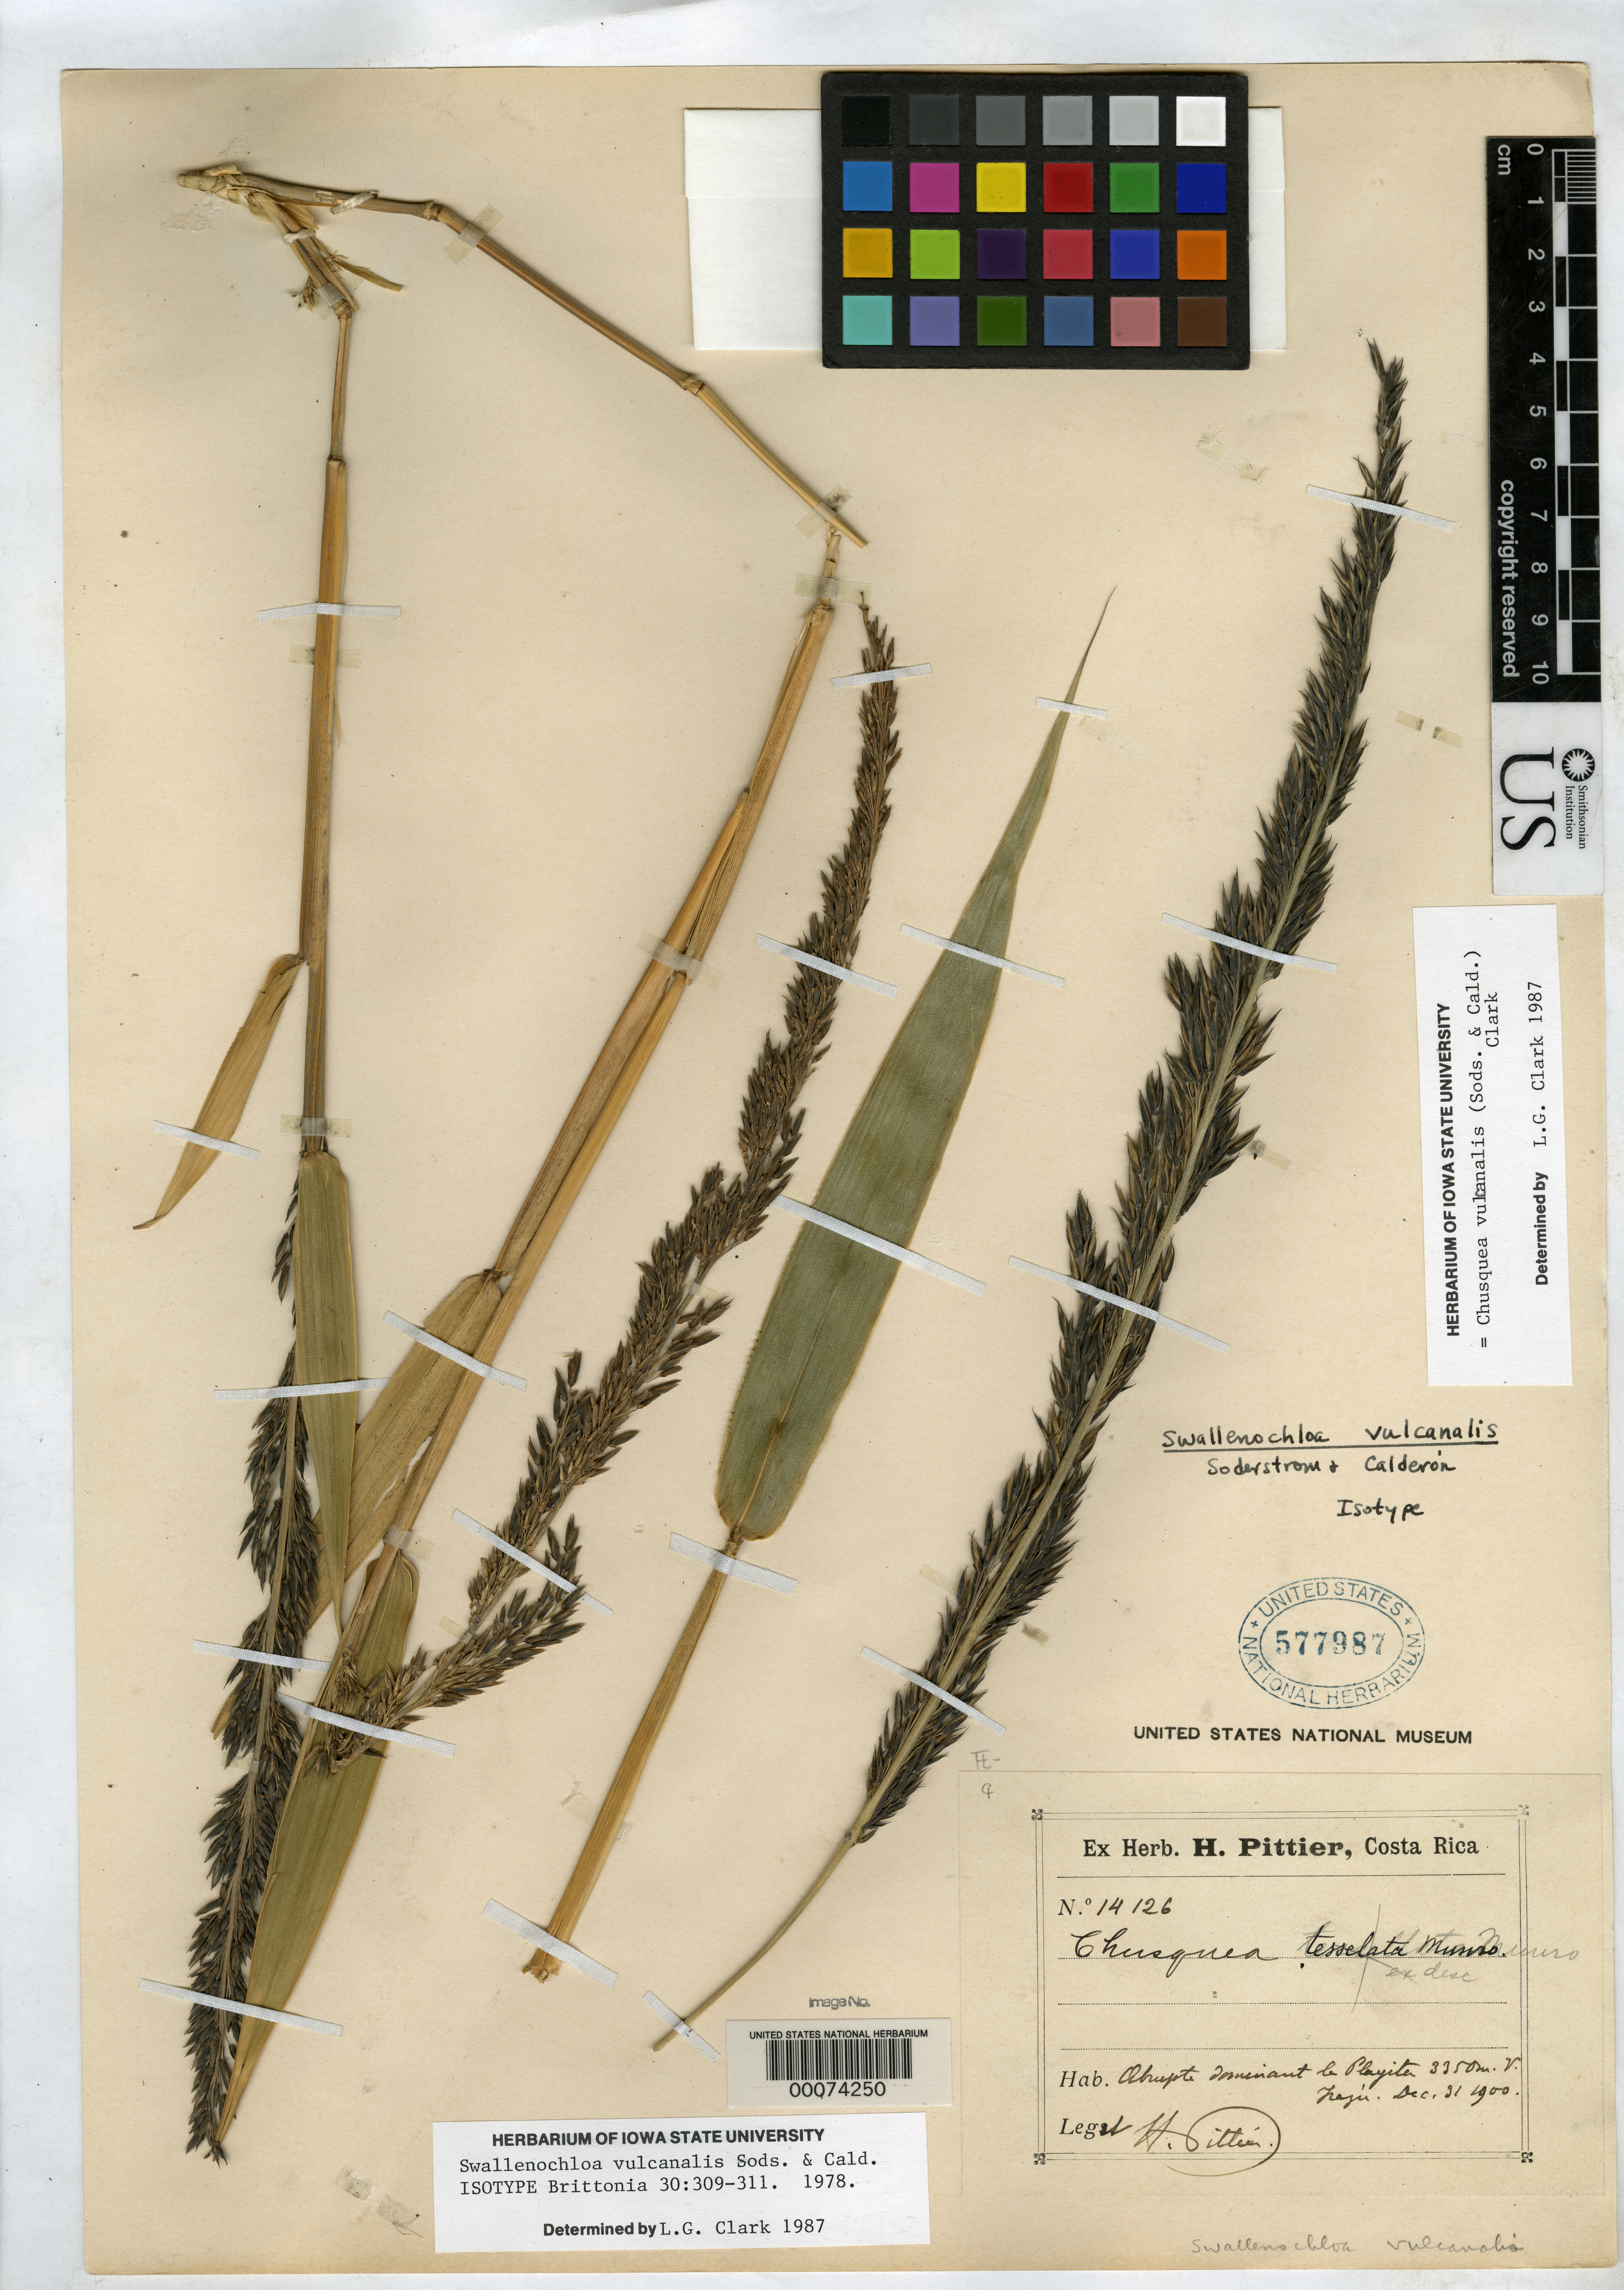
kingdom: Plantae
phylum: Tracheophyta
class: Liliopsida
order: Poales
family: Poaceae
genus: Swallenochloa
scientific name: Swallenochloa vulcanalis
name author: Soderstr. & C. E. Calderón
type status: Isotype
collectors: H. F. Pittier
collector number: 14126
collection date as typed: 31 Dec 1900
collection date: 1900-12-31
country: Costa Rica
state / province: Cartago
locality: La Playita, V. Irazu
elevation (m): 3350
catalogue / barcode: US 577987